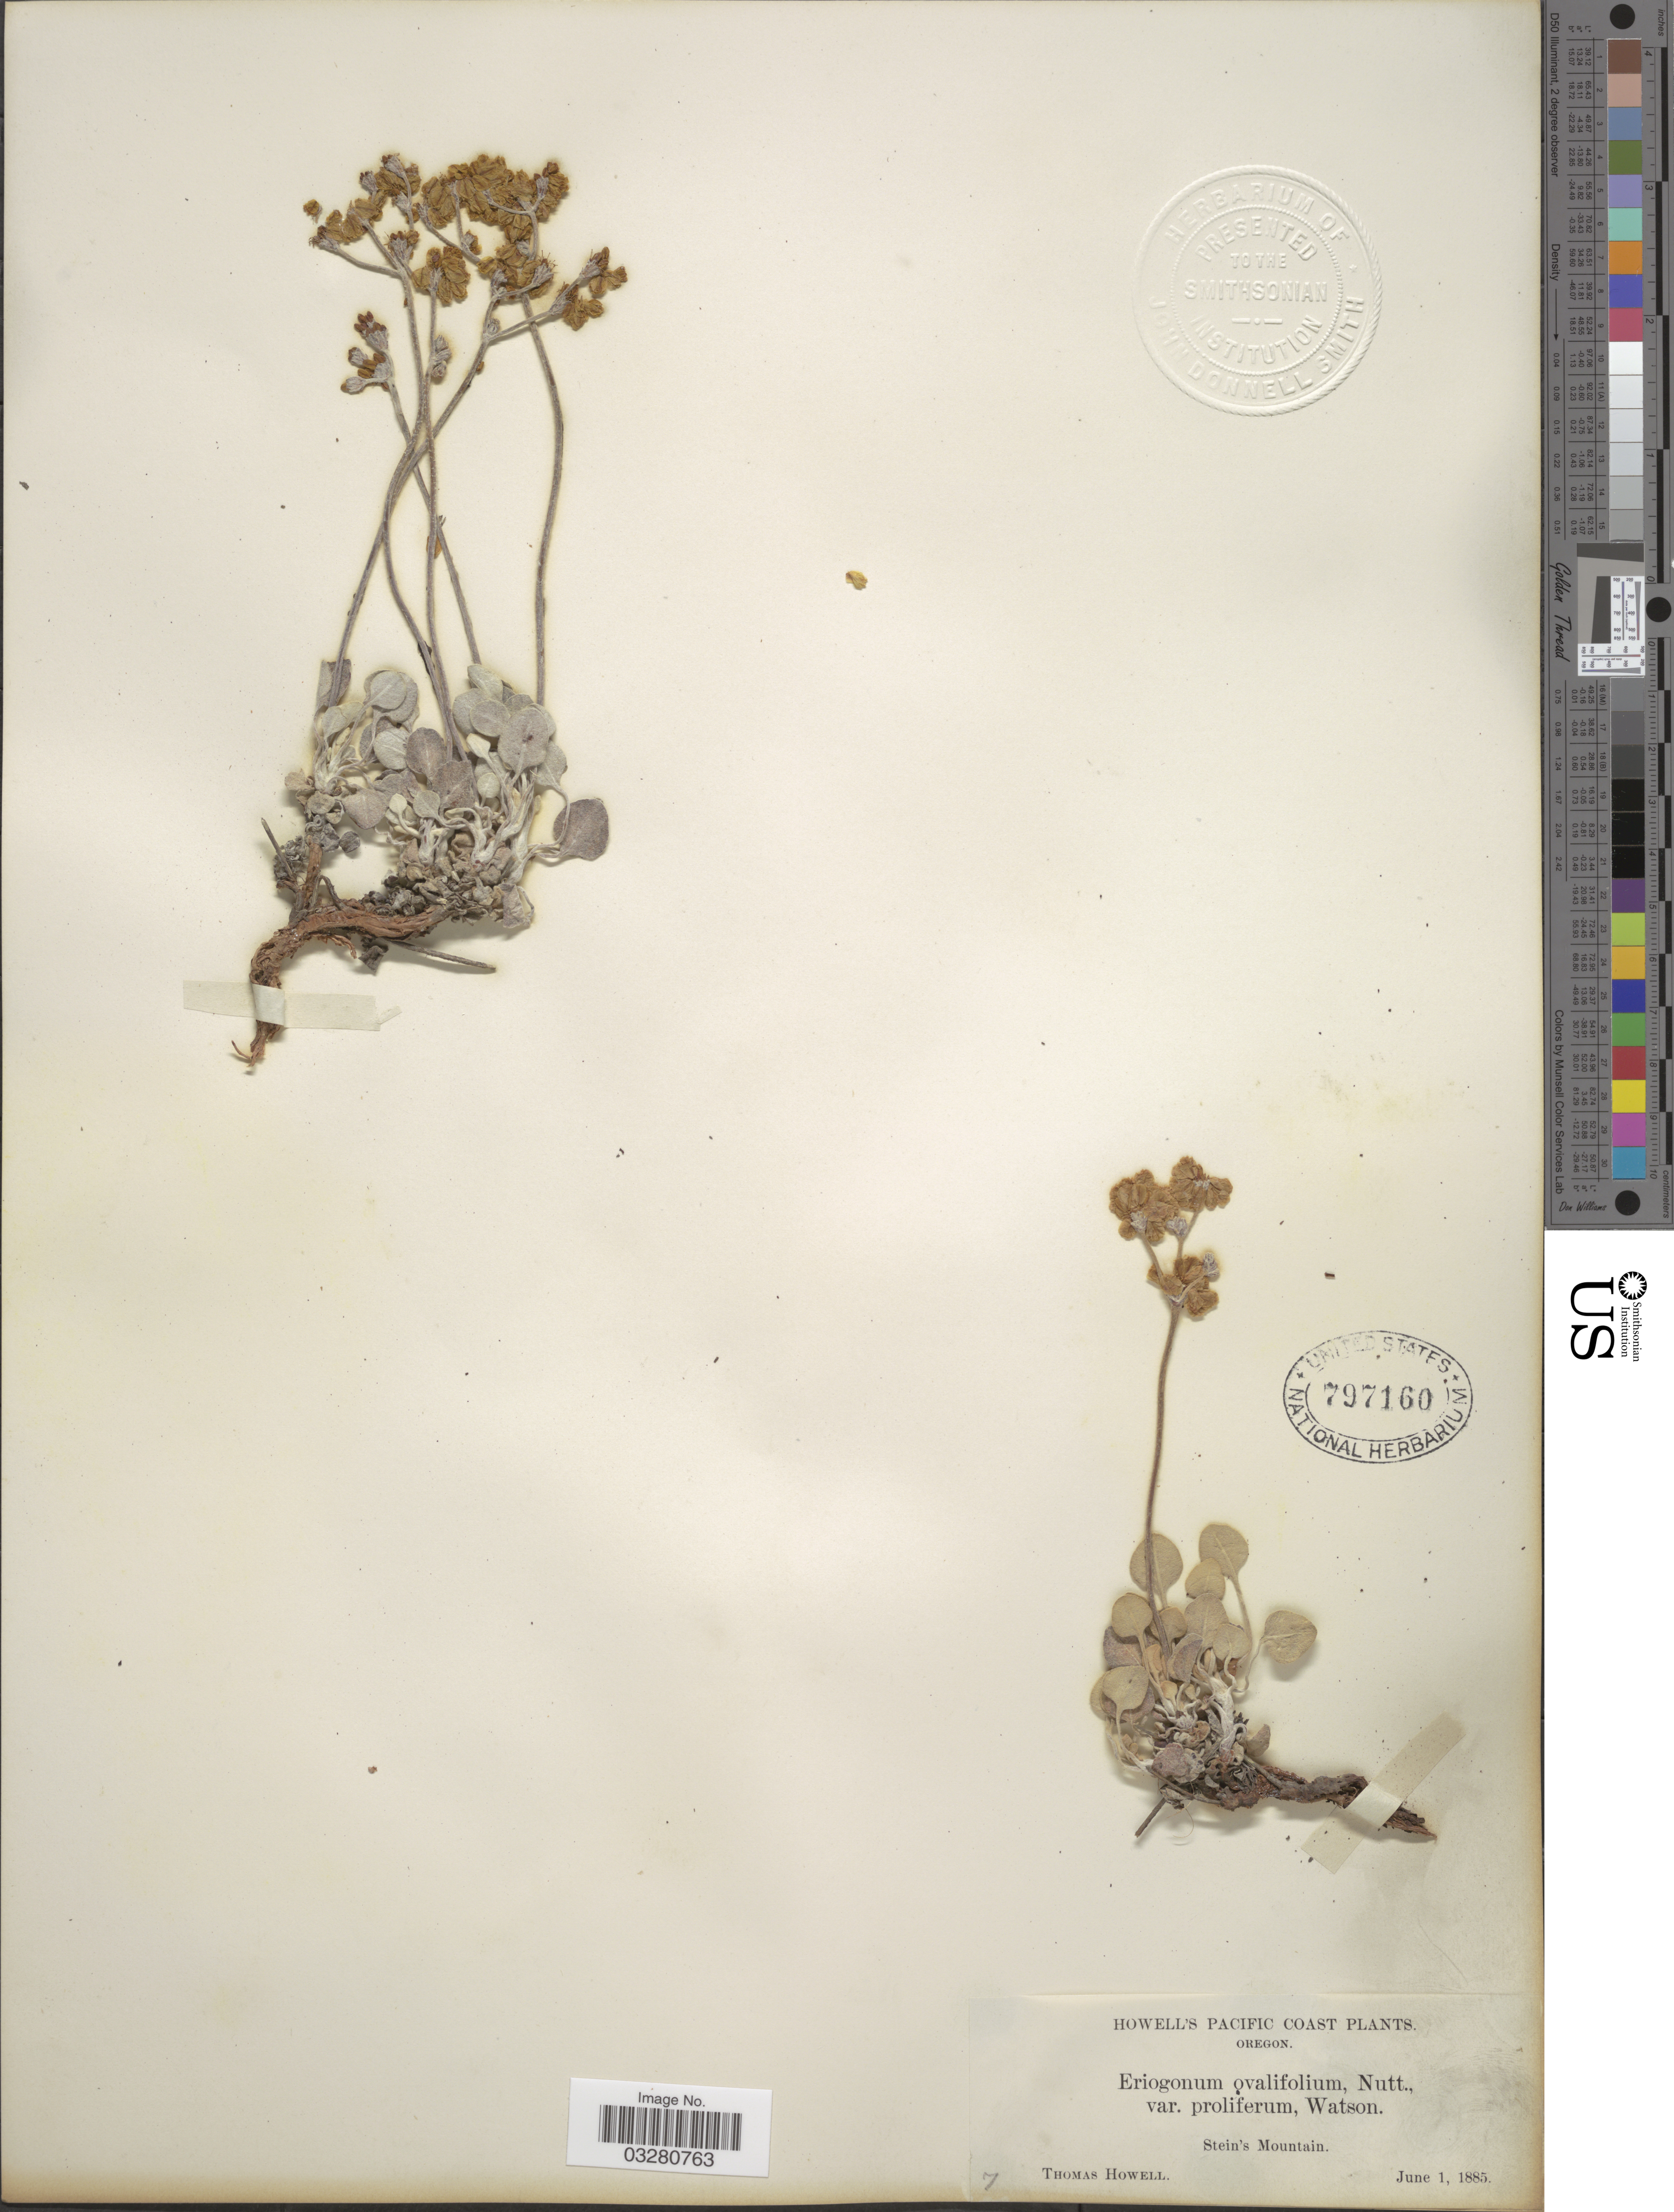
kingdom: Plantae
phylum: Tracheophyta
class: Magnoliopsida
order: Caryophyllales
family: Polygonaceae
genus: Eriogonum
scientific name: Eriogonum strictum subsp. anserinum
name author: (Greene) Munz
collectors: T. Howell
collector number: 7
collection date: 1885-06-01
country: United States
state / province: Oregon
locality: Pacific Coast. Stein's Mountain.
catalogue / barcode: US 797160